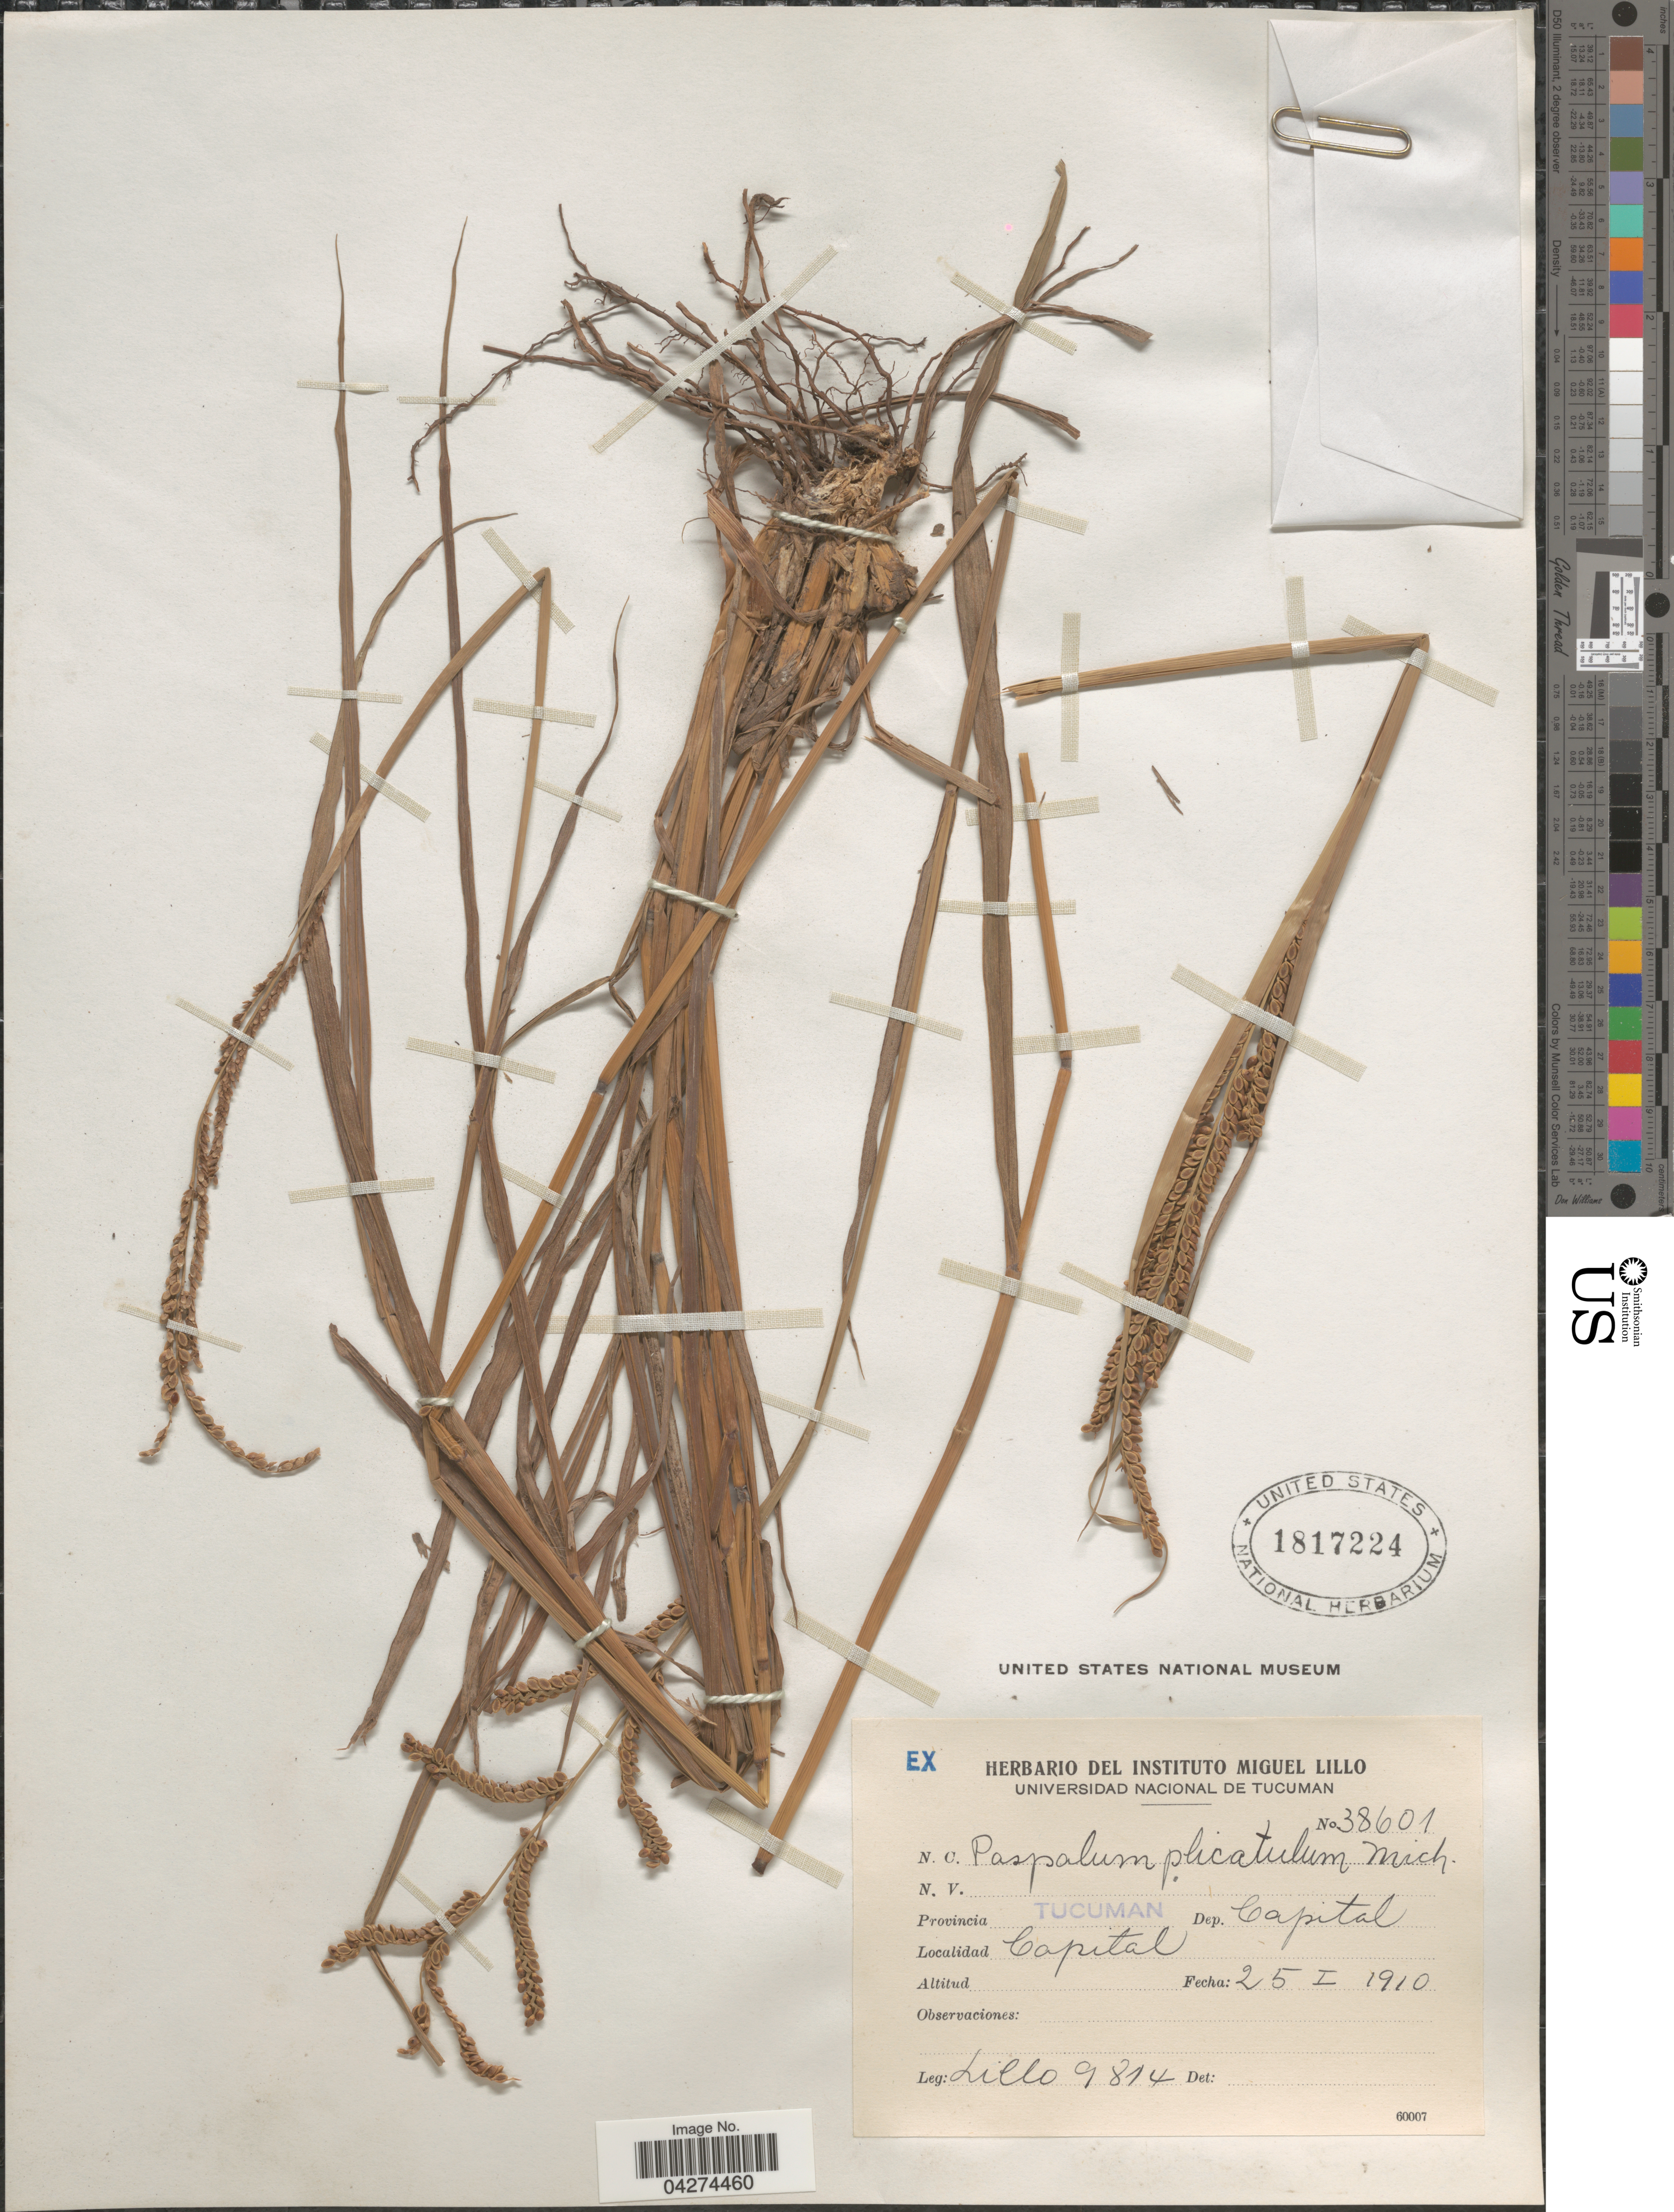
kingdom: Plantae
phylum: Tracheophyta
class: Liliopsida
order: Poales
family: Poaceae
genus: Paspalum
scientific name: Paspalum plicatulum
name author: Michx.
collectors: M. Lillo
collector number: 9814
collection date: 1910-01-25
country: Argentina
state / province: Tucuman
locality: Dep. Capital. Capital.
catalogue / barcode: US 1817224